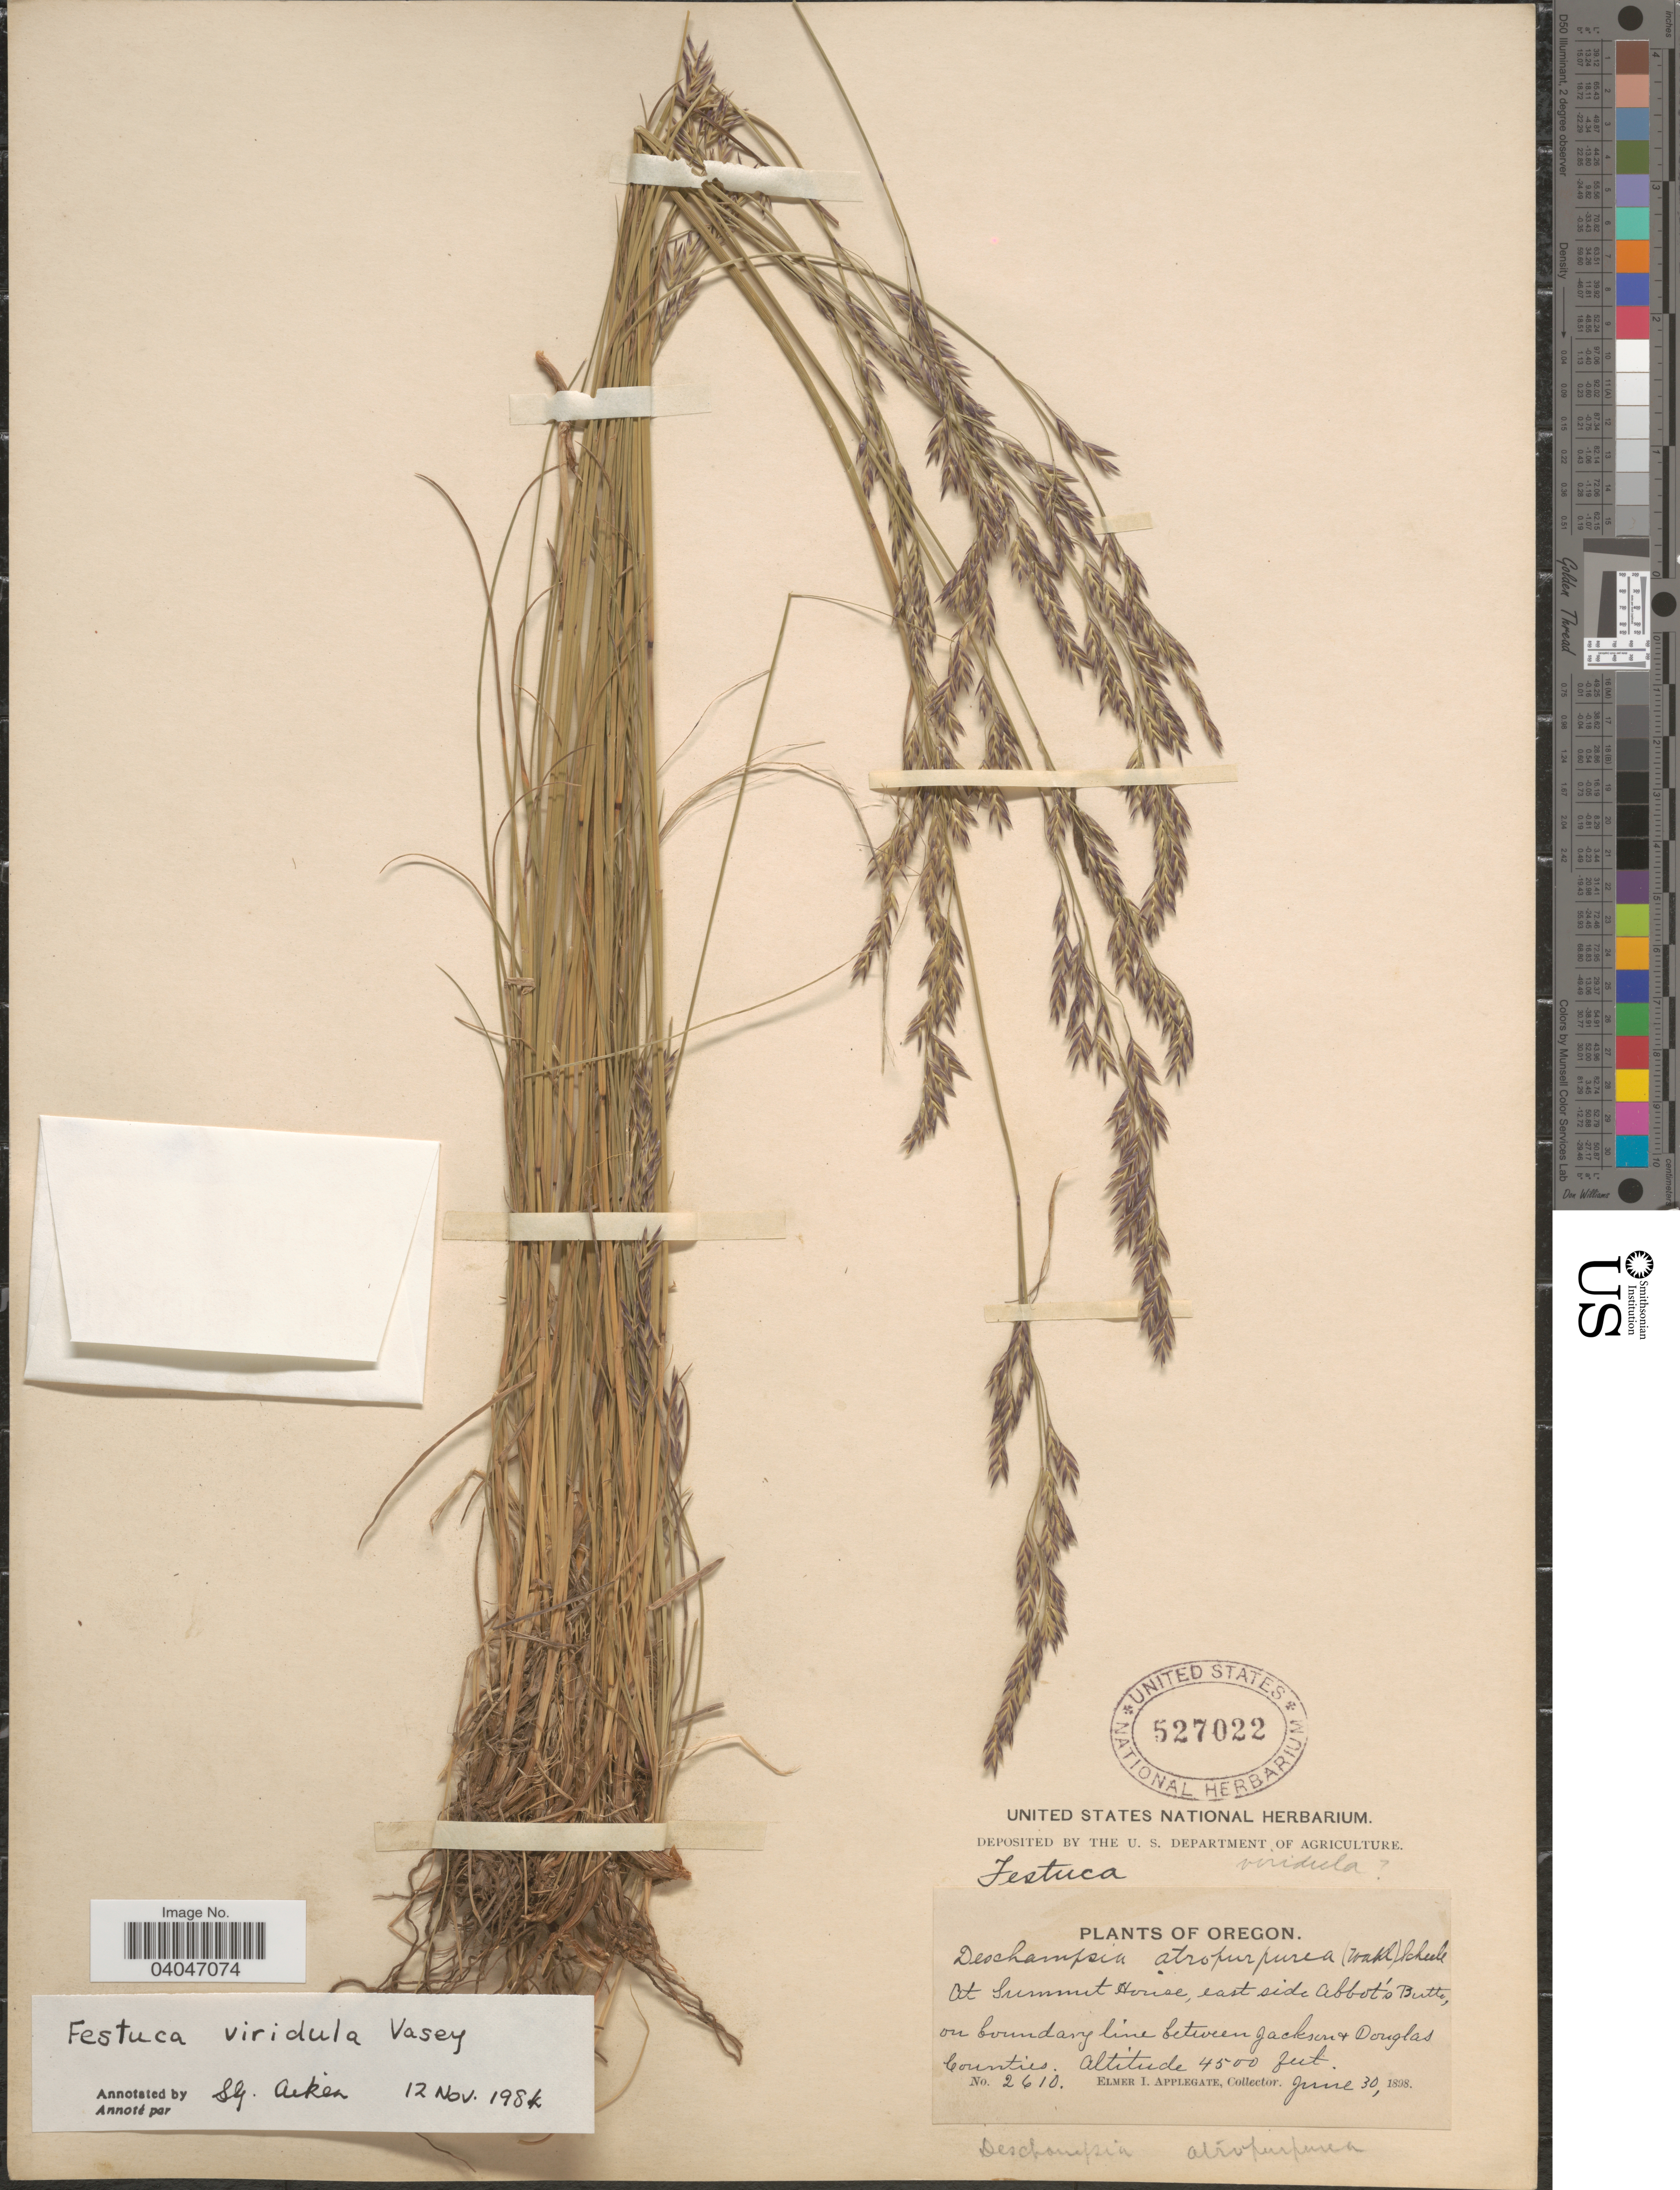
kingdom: Plantae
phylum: Tracheophyta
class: Liliopsida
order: Poales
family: Poaceae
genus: Festuca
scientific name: Festuca viridula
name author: Vasey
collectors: E. I. Applegate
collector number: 2610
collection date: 1898-06-30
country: United States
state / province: Oregon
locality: At Summit House, east side Abbot's Butte, on boundary line between Jackson & Douglas Counties.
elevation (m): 1372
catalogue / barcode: US 527022